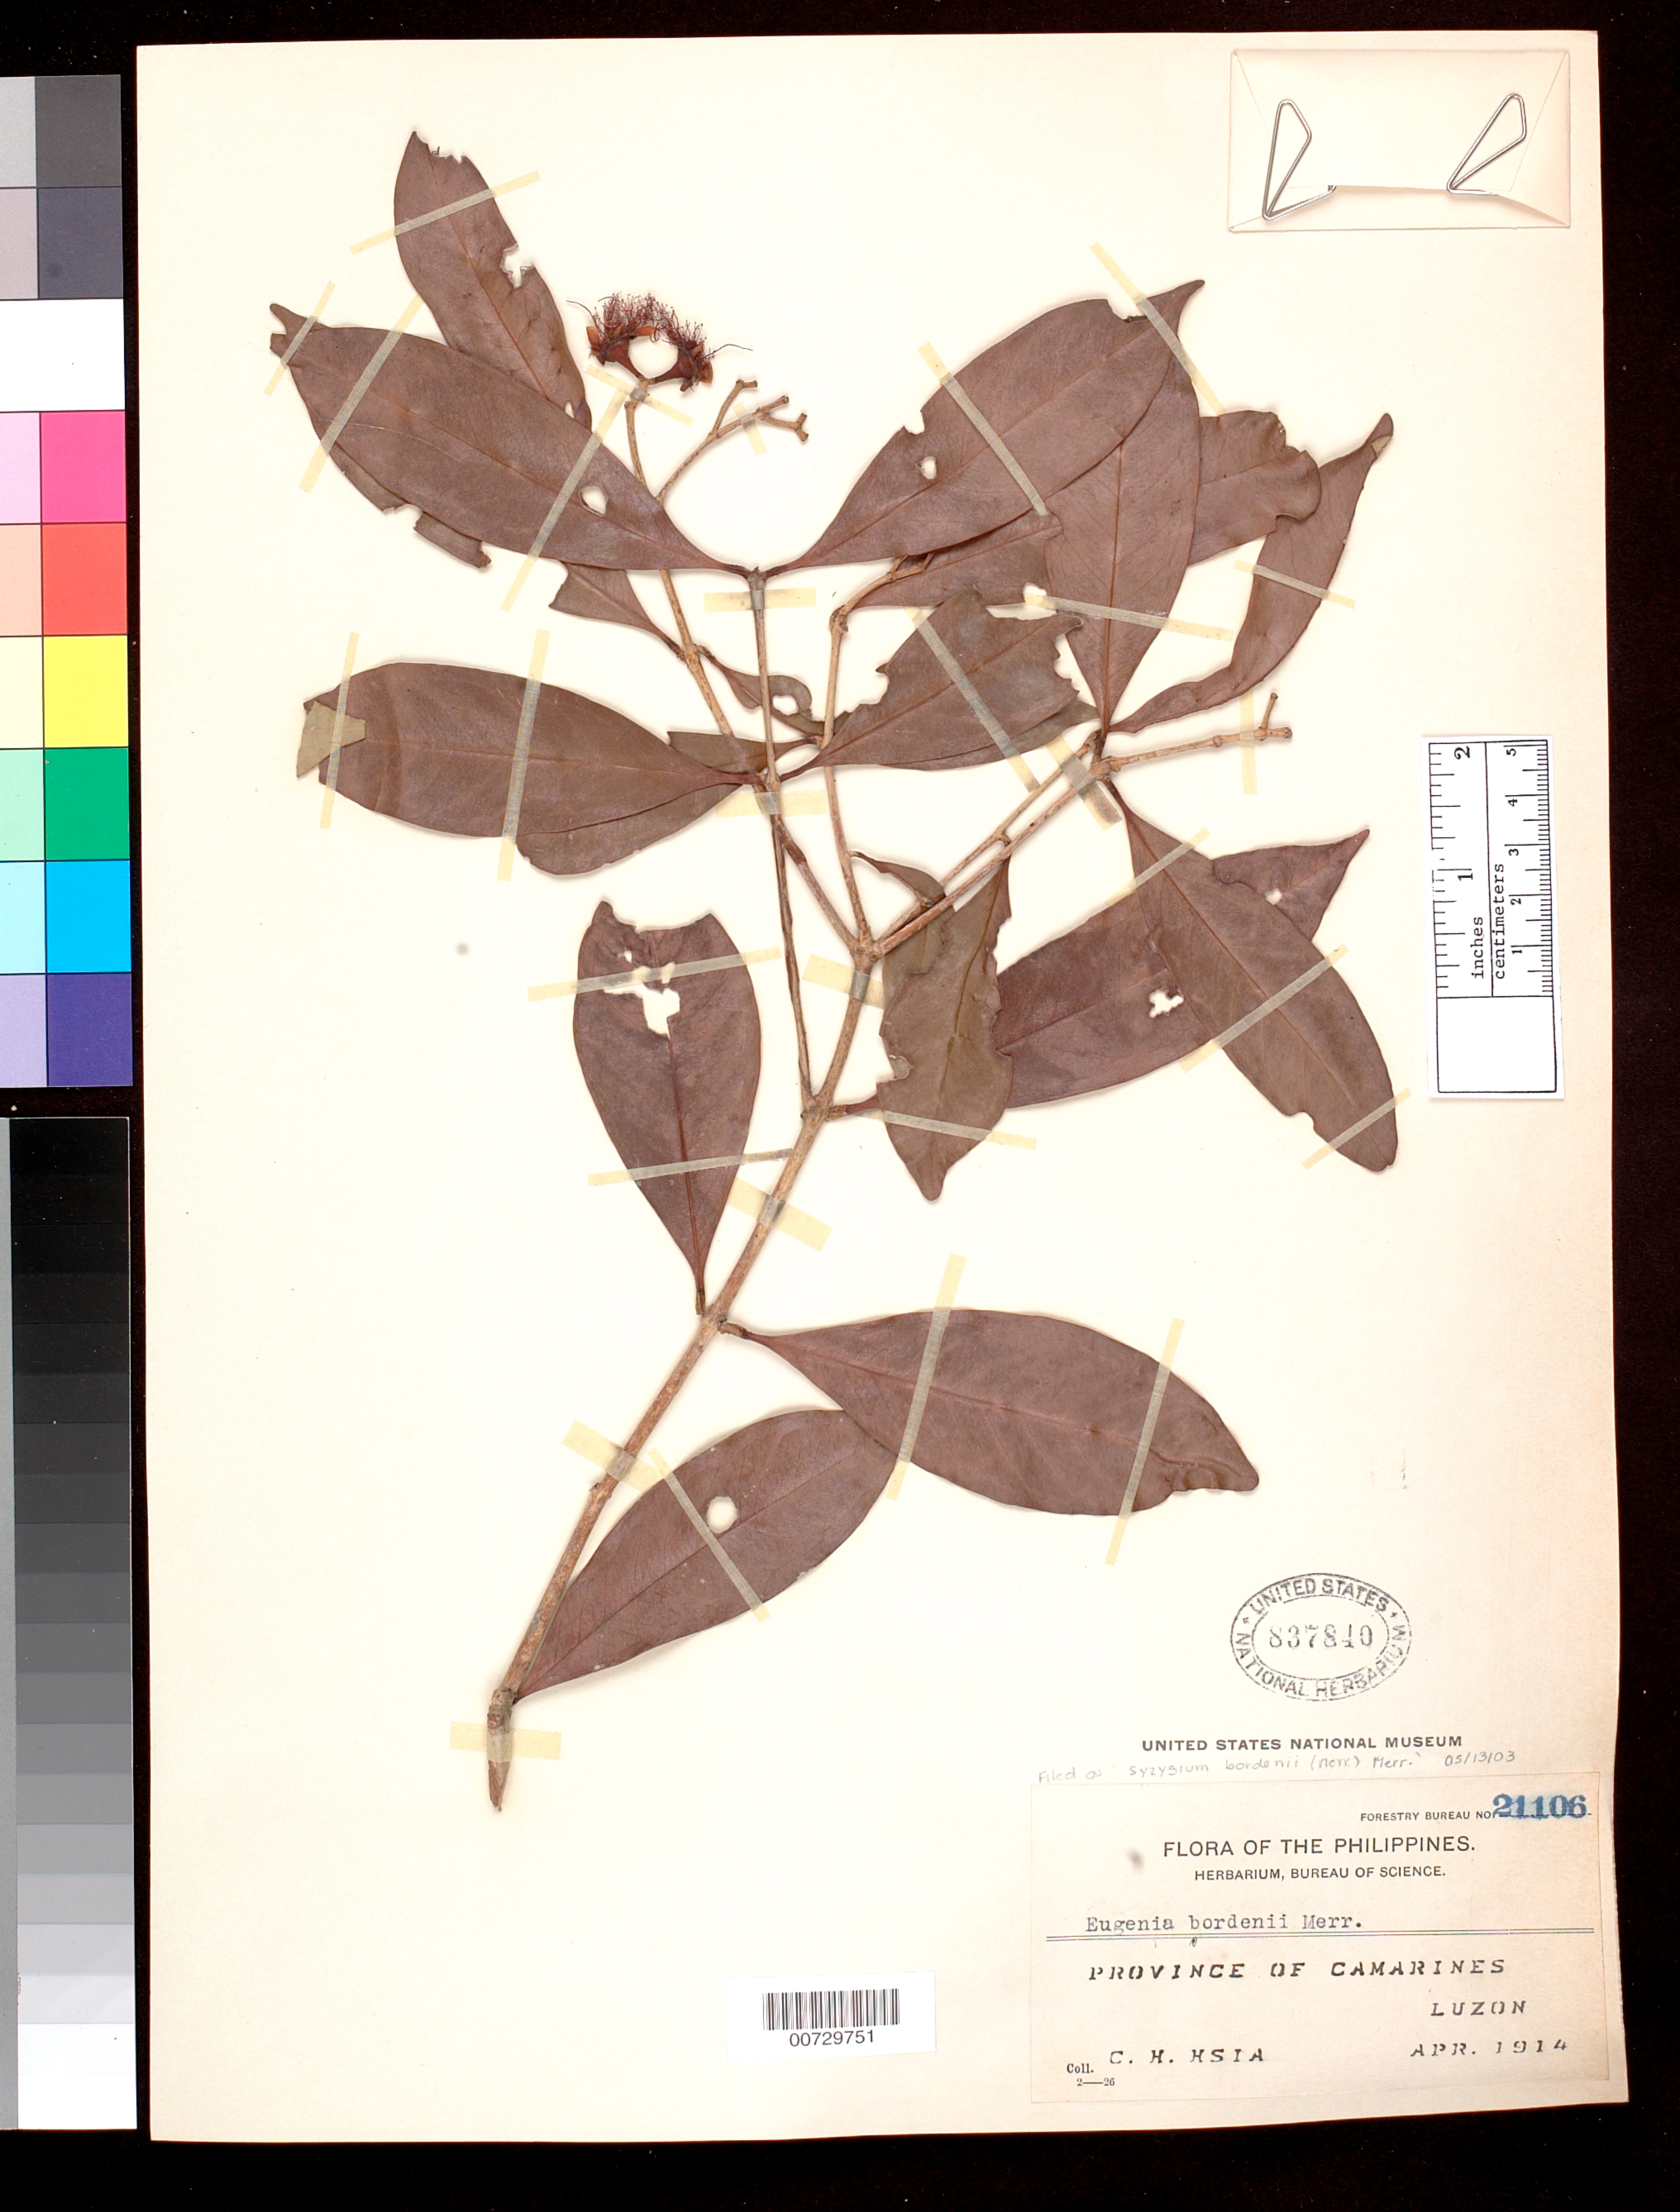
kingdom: Plantae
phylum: Tracheophyta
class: Magnoliopsida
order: Myrtales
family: Myrtaceae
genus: Syzygium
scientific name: Syzygium bordenii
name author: (Merr.) Merr.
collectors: C. Hsia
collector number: For. Bur. 21106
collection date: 1914-04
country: Philippines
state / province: Bicol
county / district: Camarines Norte / Camarines Sur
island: Luzon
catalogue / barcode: US 837840